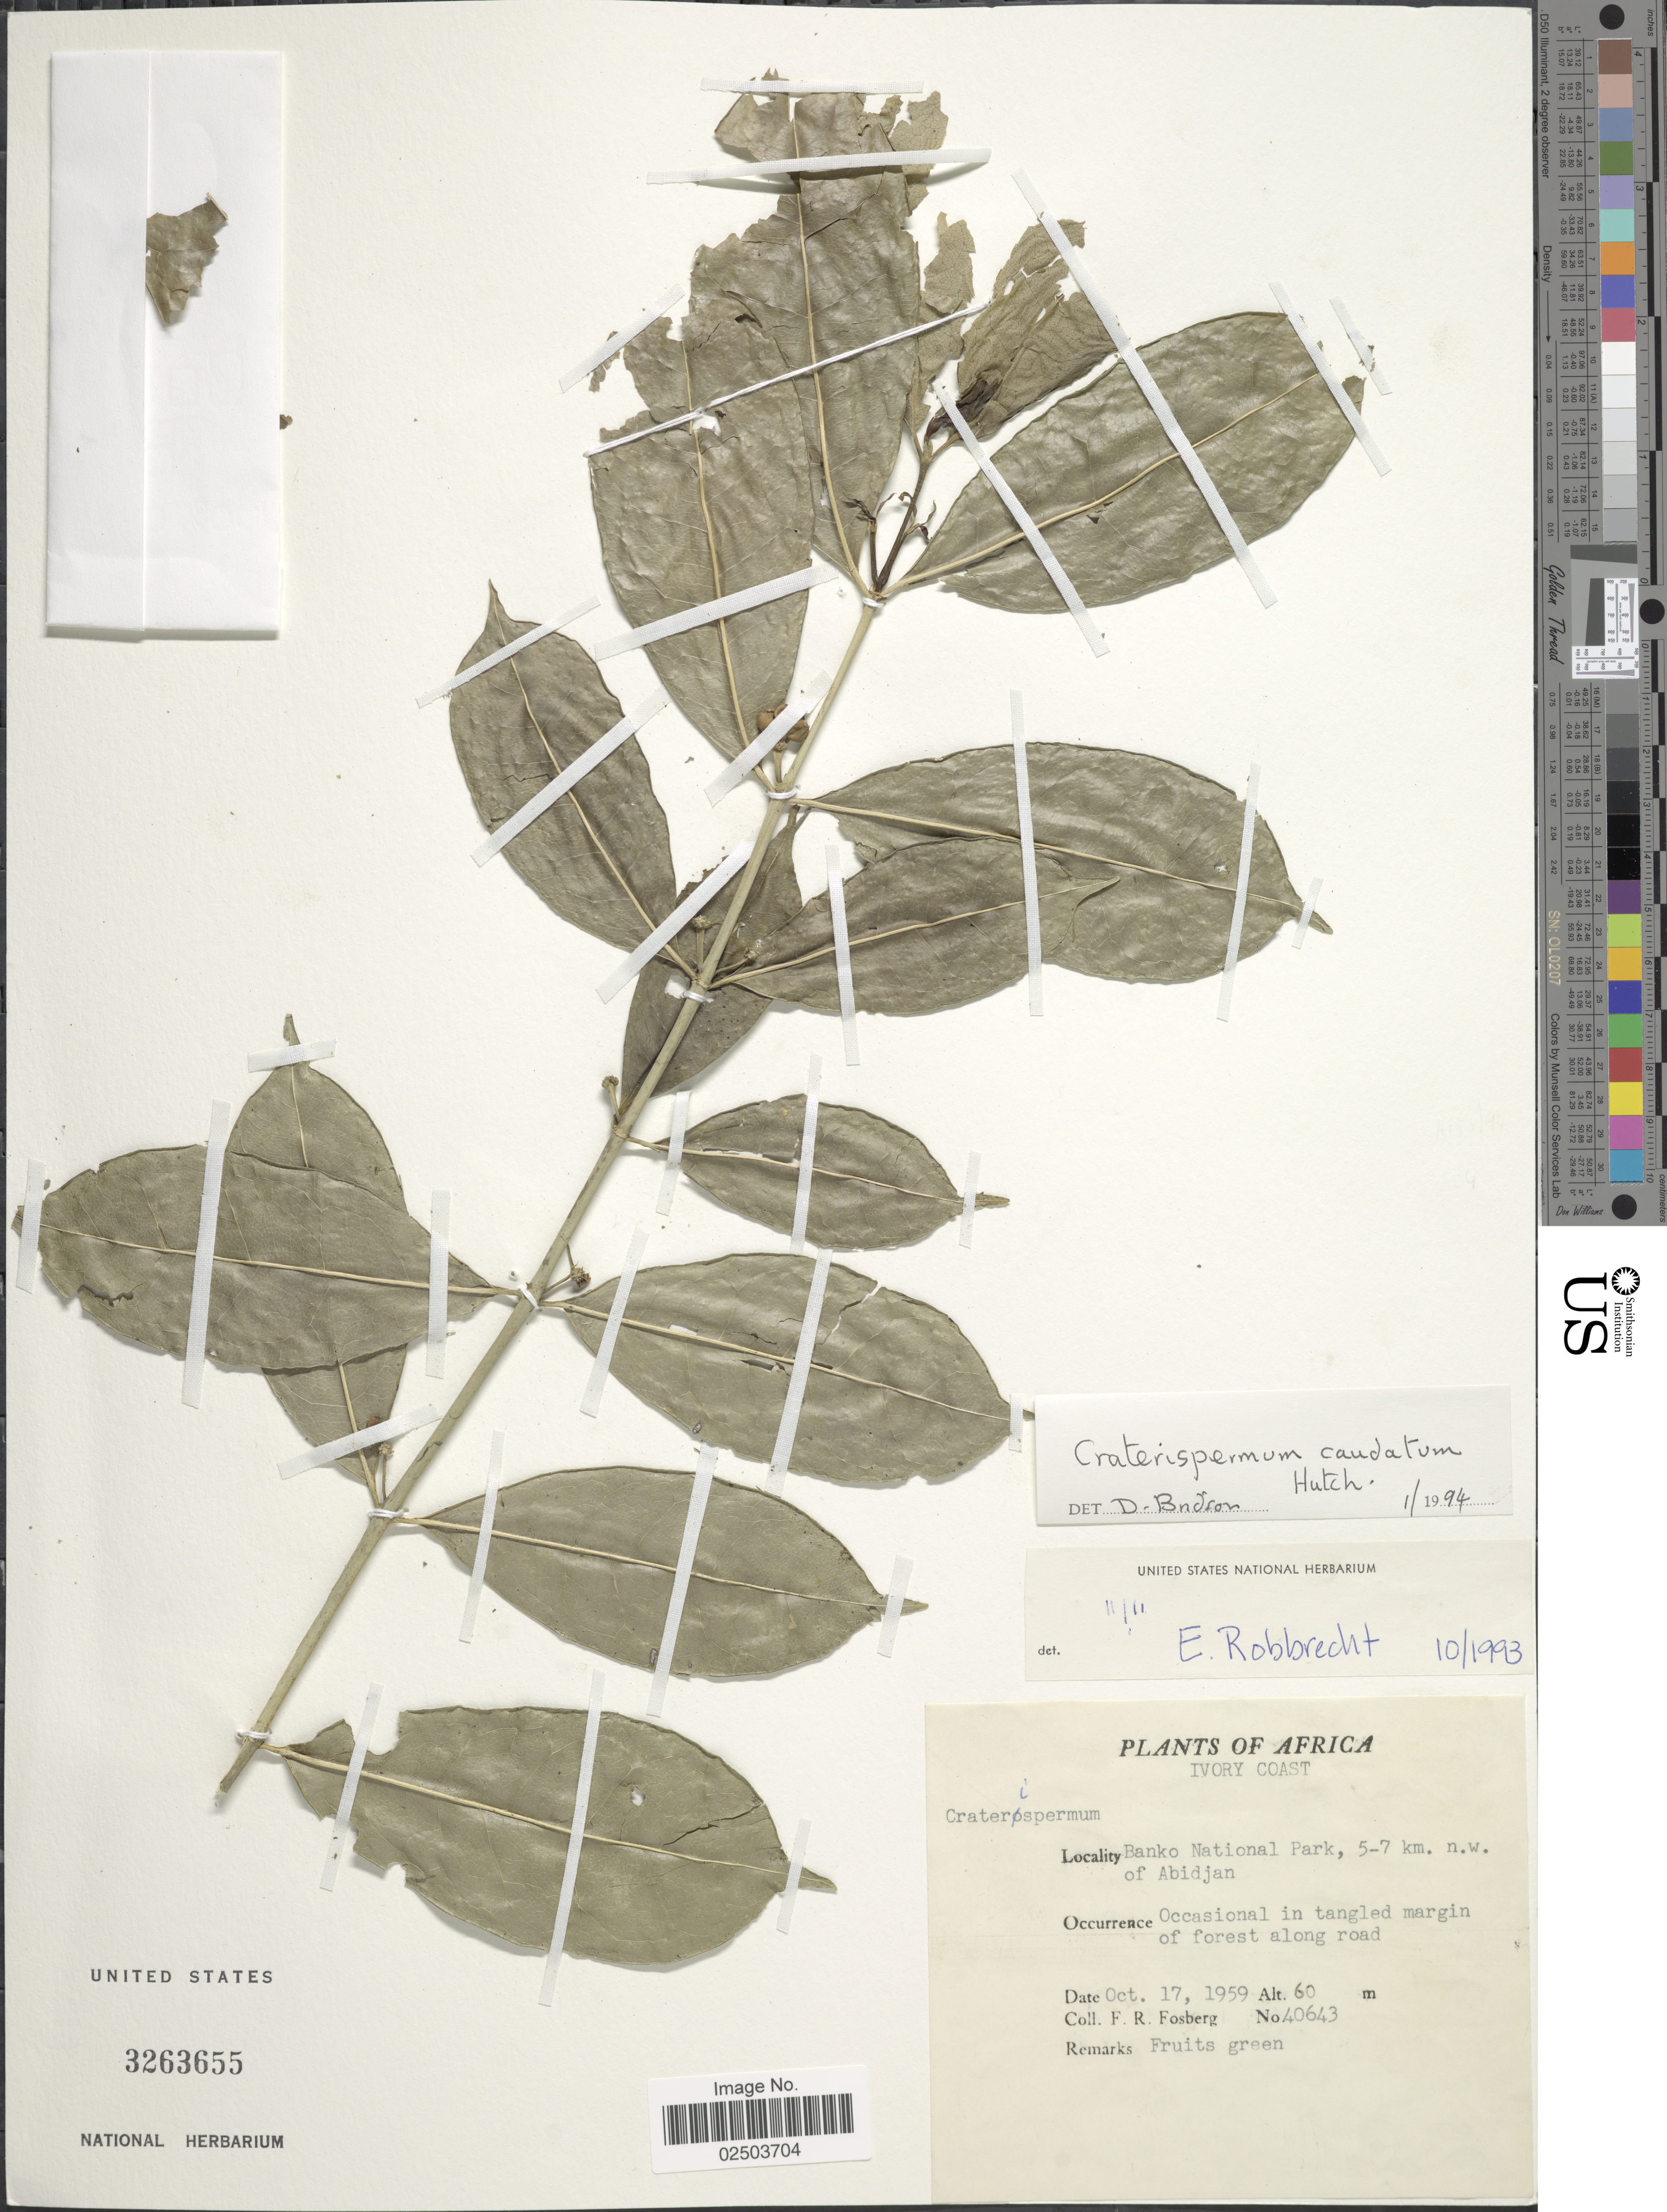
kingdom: Plantae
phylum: Tracheophyta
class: Magnoliopsida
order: Gentianales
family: Rubiaceae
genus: Craterispermum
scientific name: Craterispermum caudatum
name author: Hutch.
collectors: F. R. Fosberg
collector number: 40643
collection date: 1959-10-17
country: Ivory Coast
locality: Banko National Park, 5- 7 km. n.w. of Abidjan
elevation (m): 60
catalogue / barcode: US 3263655